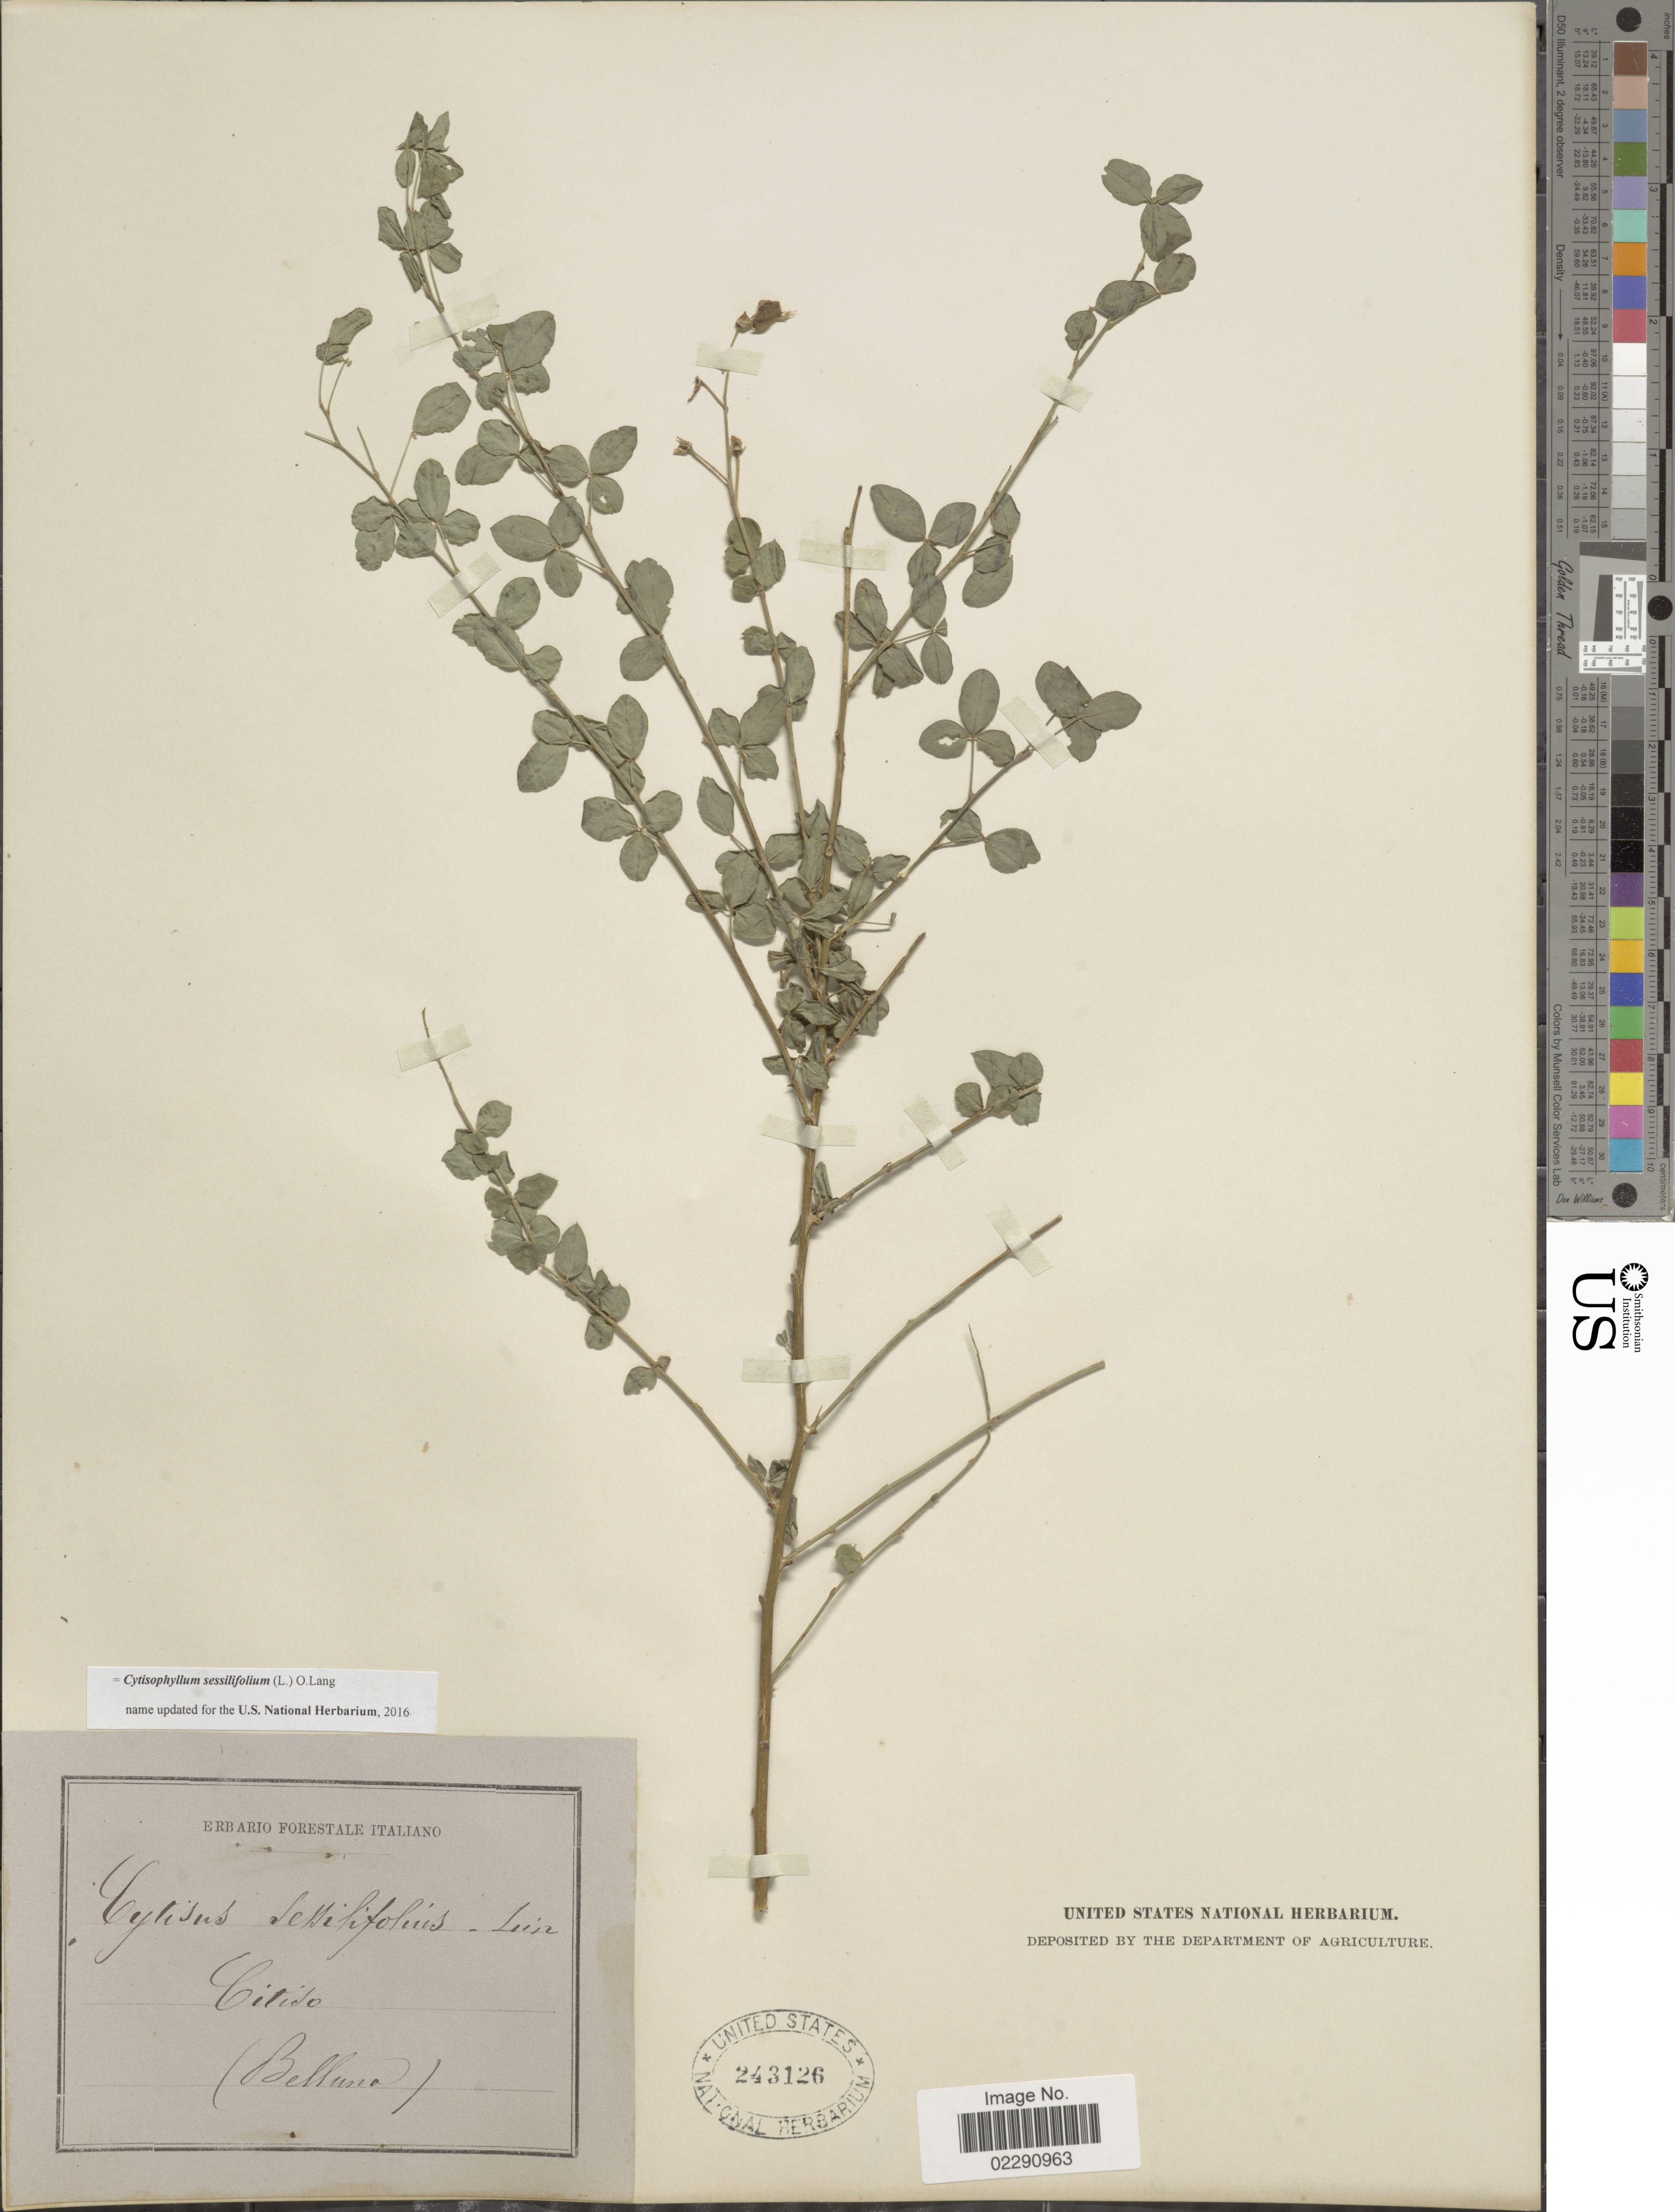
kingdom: Plantae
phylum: Tracheophyta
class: Magnoliopsida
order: Fabales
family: Fabaceae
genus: Cytisophyllum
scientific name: Cytisophyllum sessilifolium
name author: Láng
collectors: Ex herb. Forestale Italiano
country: Italy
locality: Citido, Belluno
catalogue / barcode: US 243126